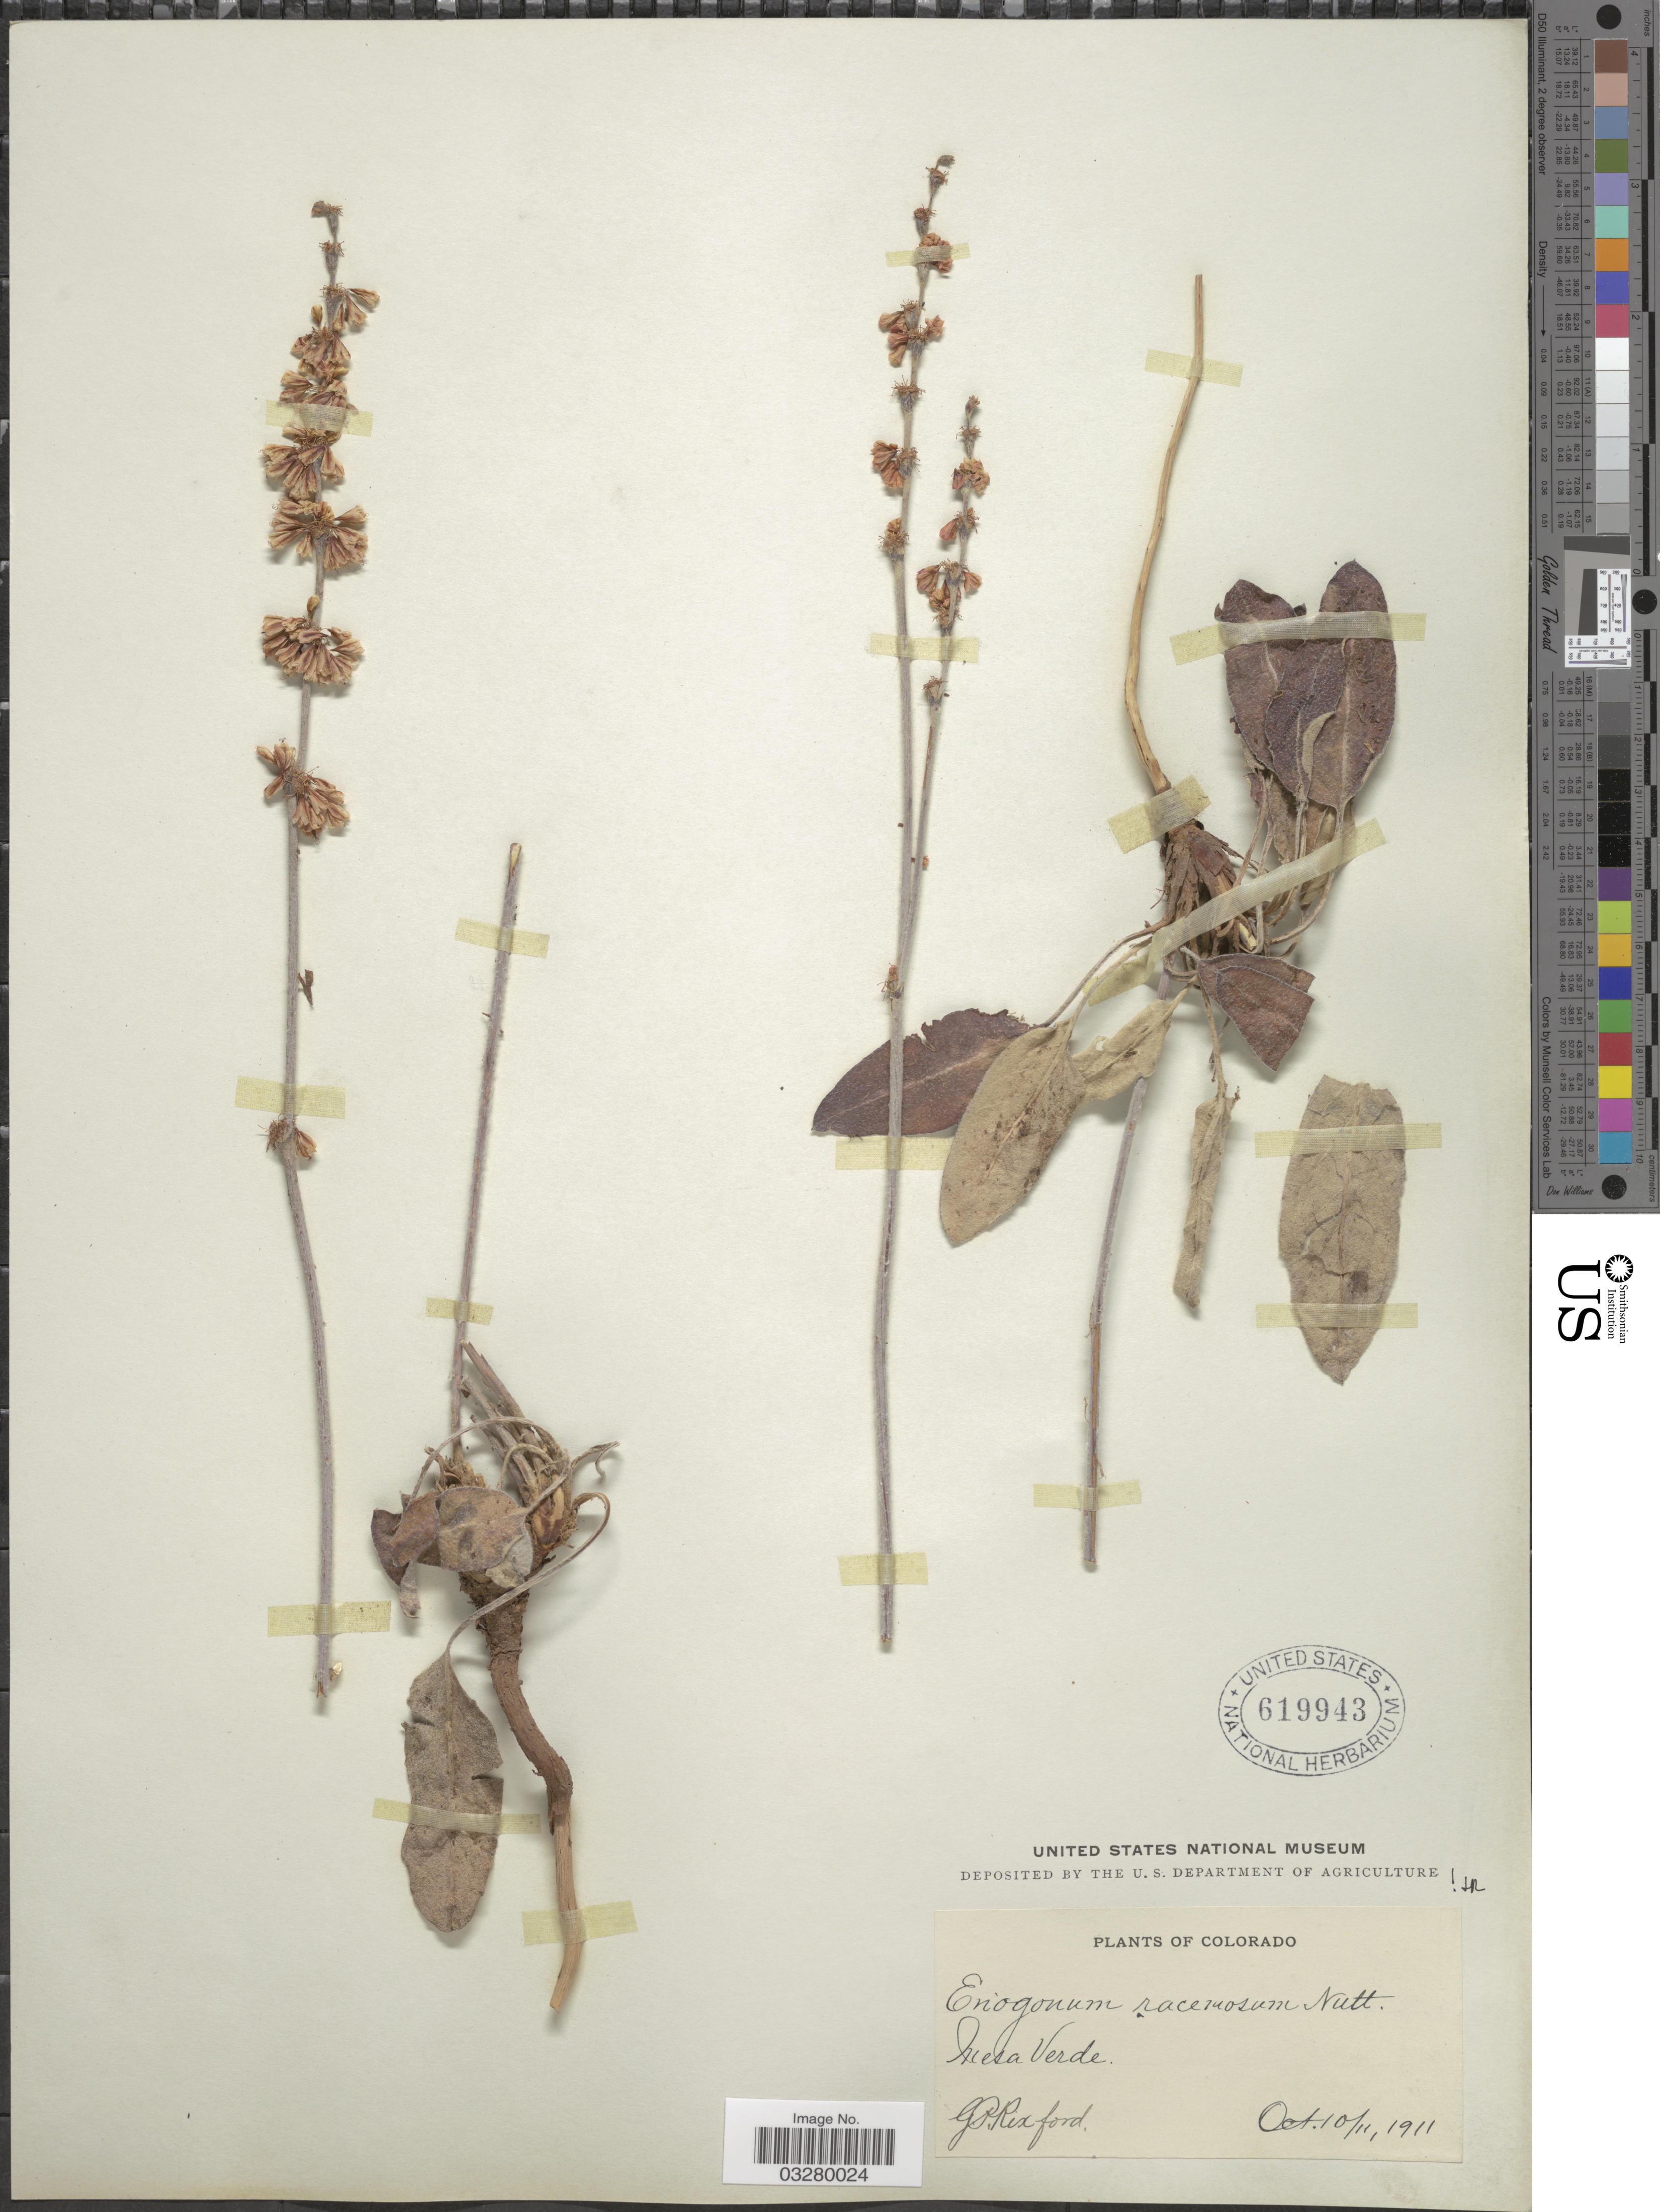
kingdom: Plantae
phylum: Tracheophyta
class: Magnoliopsida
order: Caryophyllales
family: Polygonaceae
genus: Eriogonum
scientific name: Eriogonum racemosum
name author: Nutt.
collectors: G. Rixford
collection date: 1911-10-10/1911-10-11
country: United States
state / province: Colorado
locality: Mesa Verde.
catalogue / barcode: US 619943